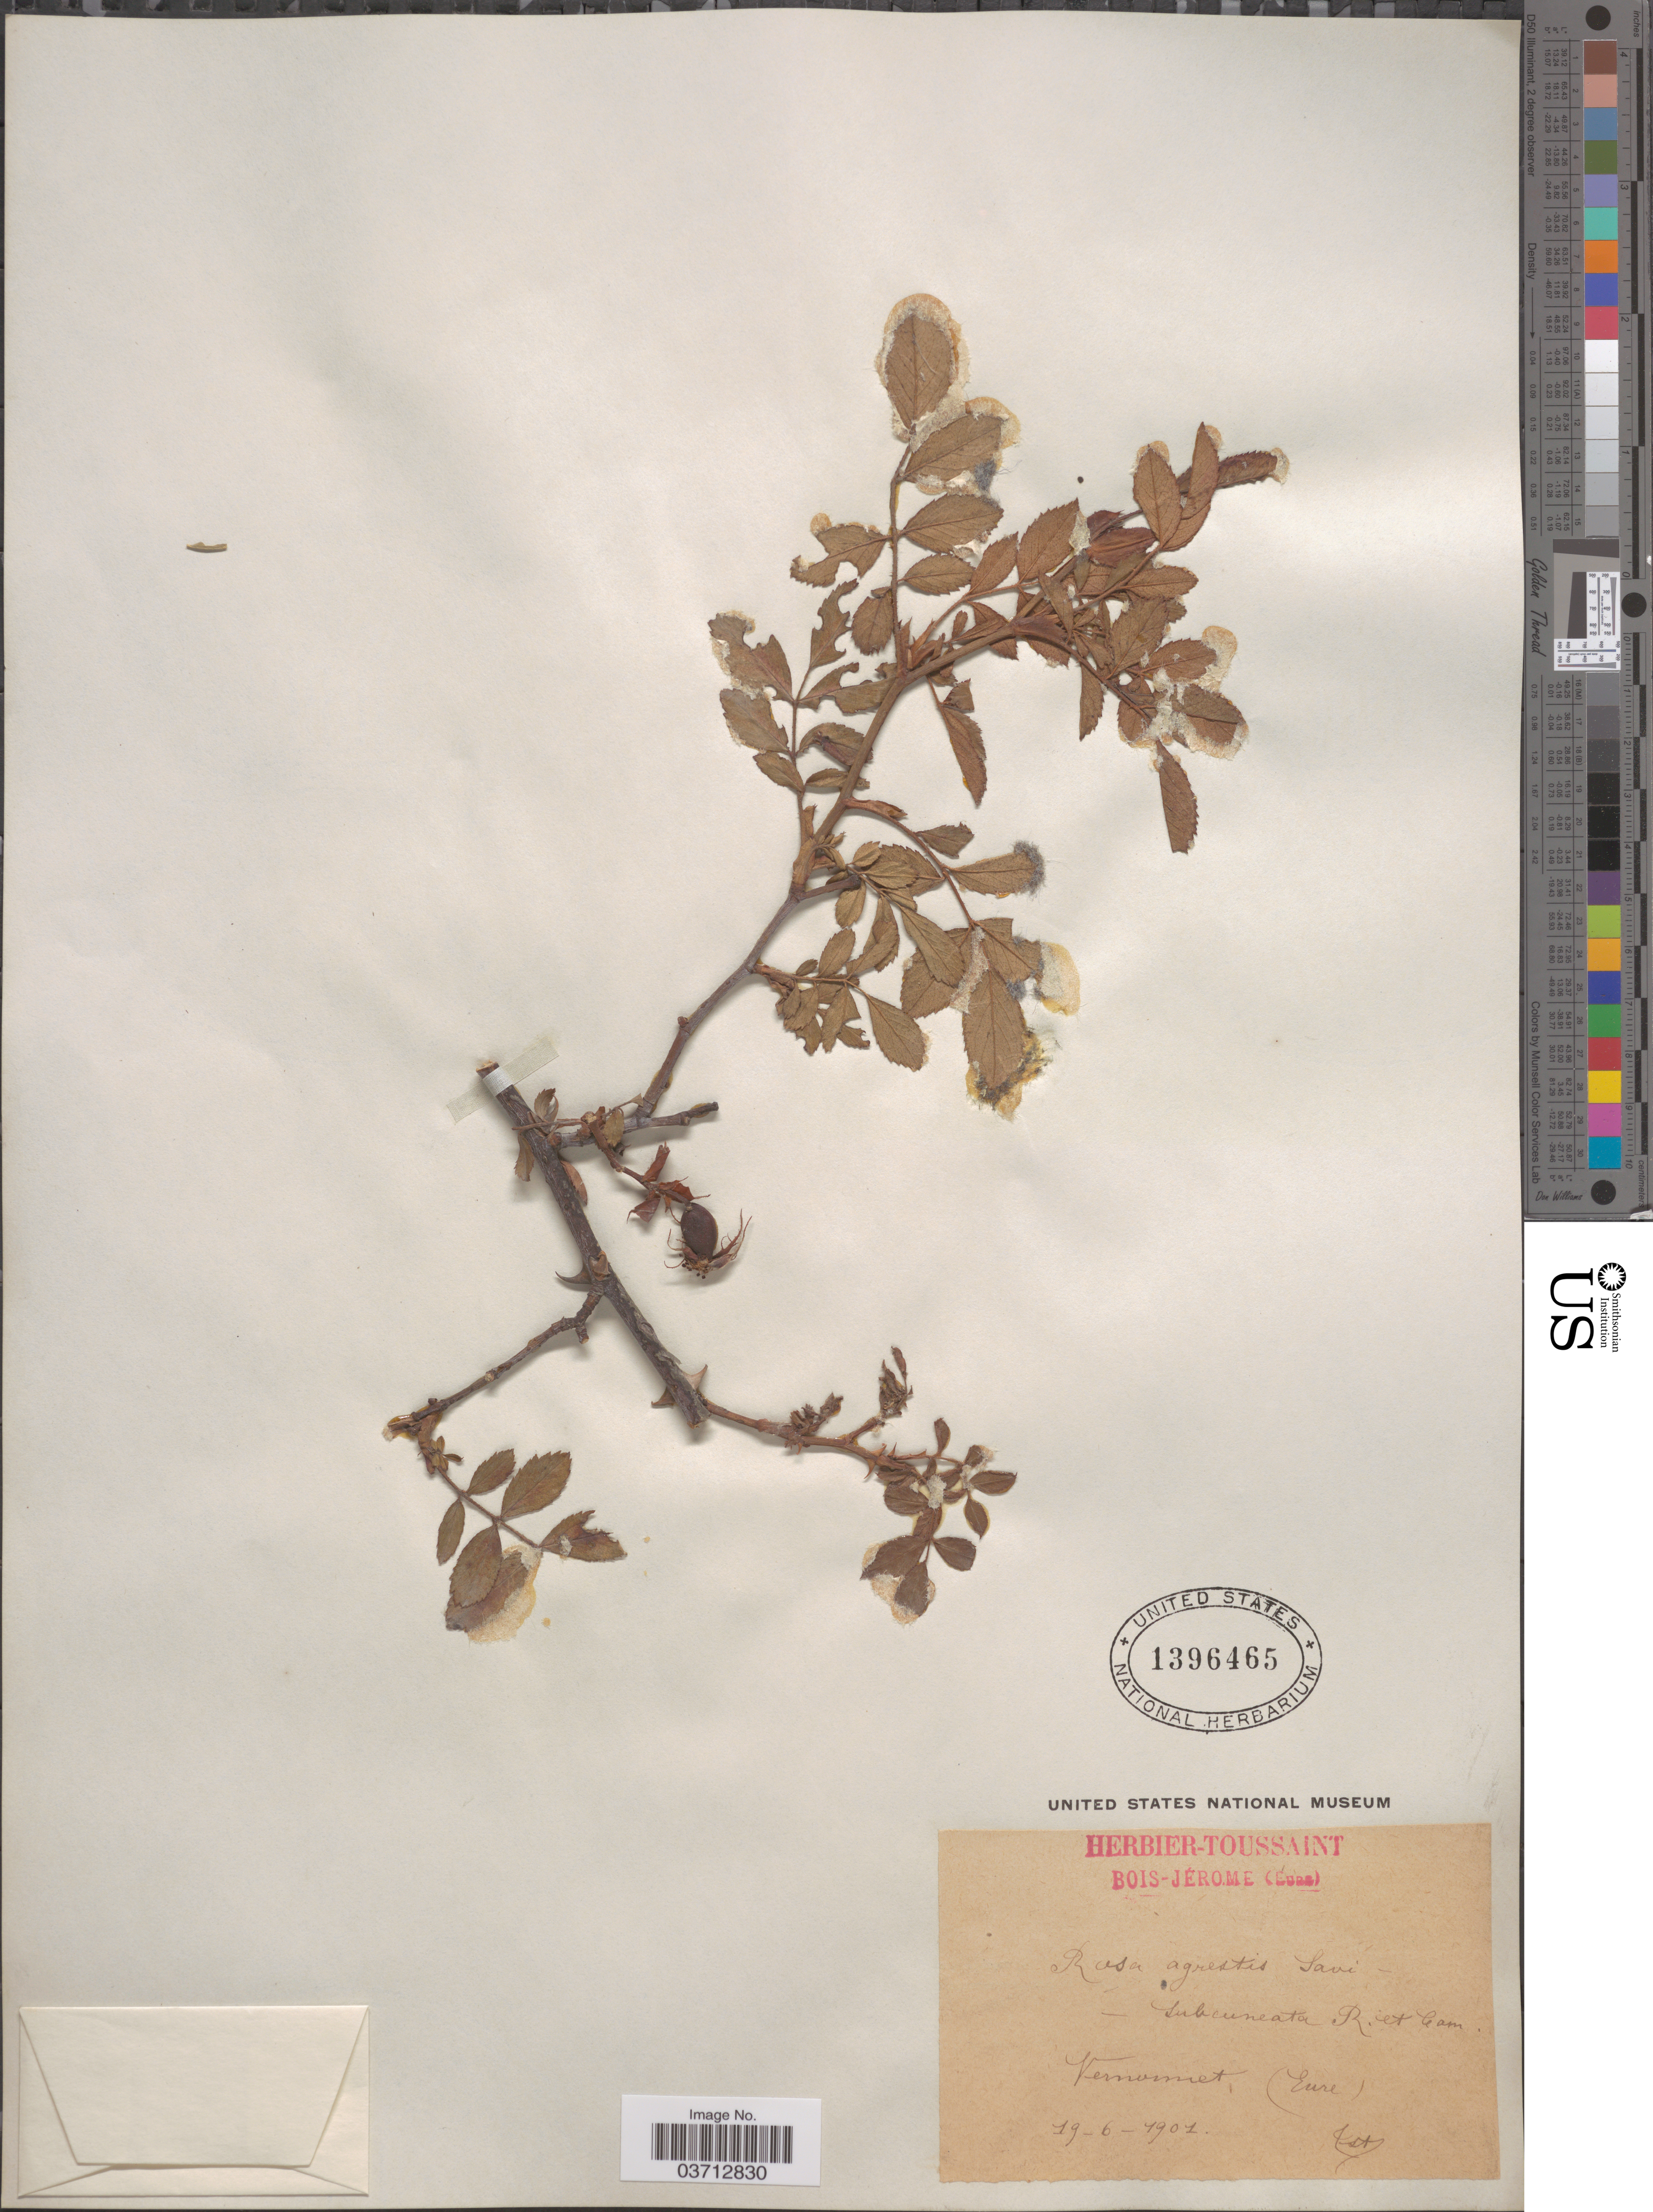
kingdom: Plantae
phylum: Tracheophyta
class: Magnoliopsida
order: Rosales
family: Rosaceae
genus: Rosa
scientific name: Rosa agrestis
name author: Savi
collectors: -. Toussaint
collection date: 1901-06-19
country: France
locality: Vernonnet (Eure).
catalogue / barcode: US 1396465